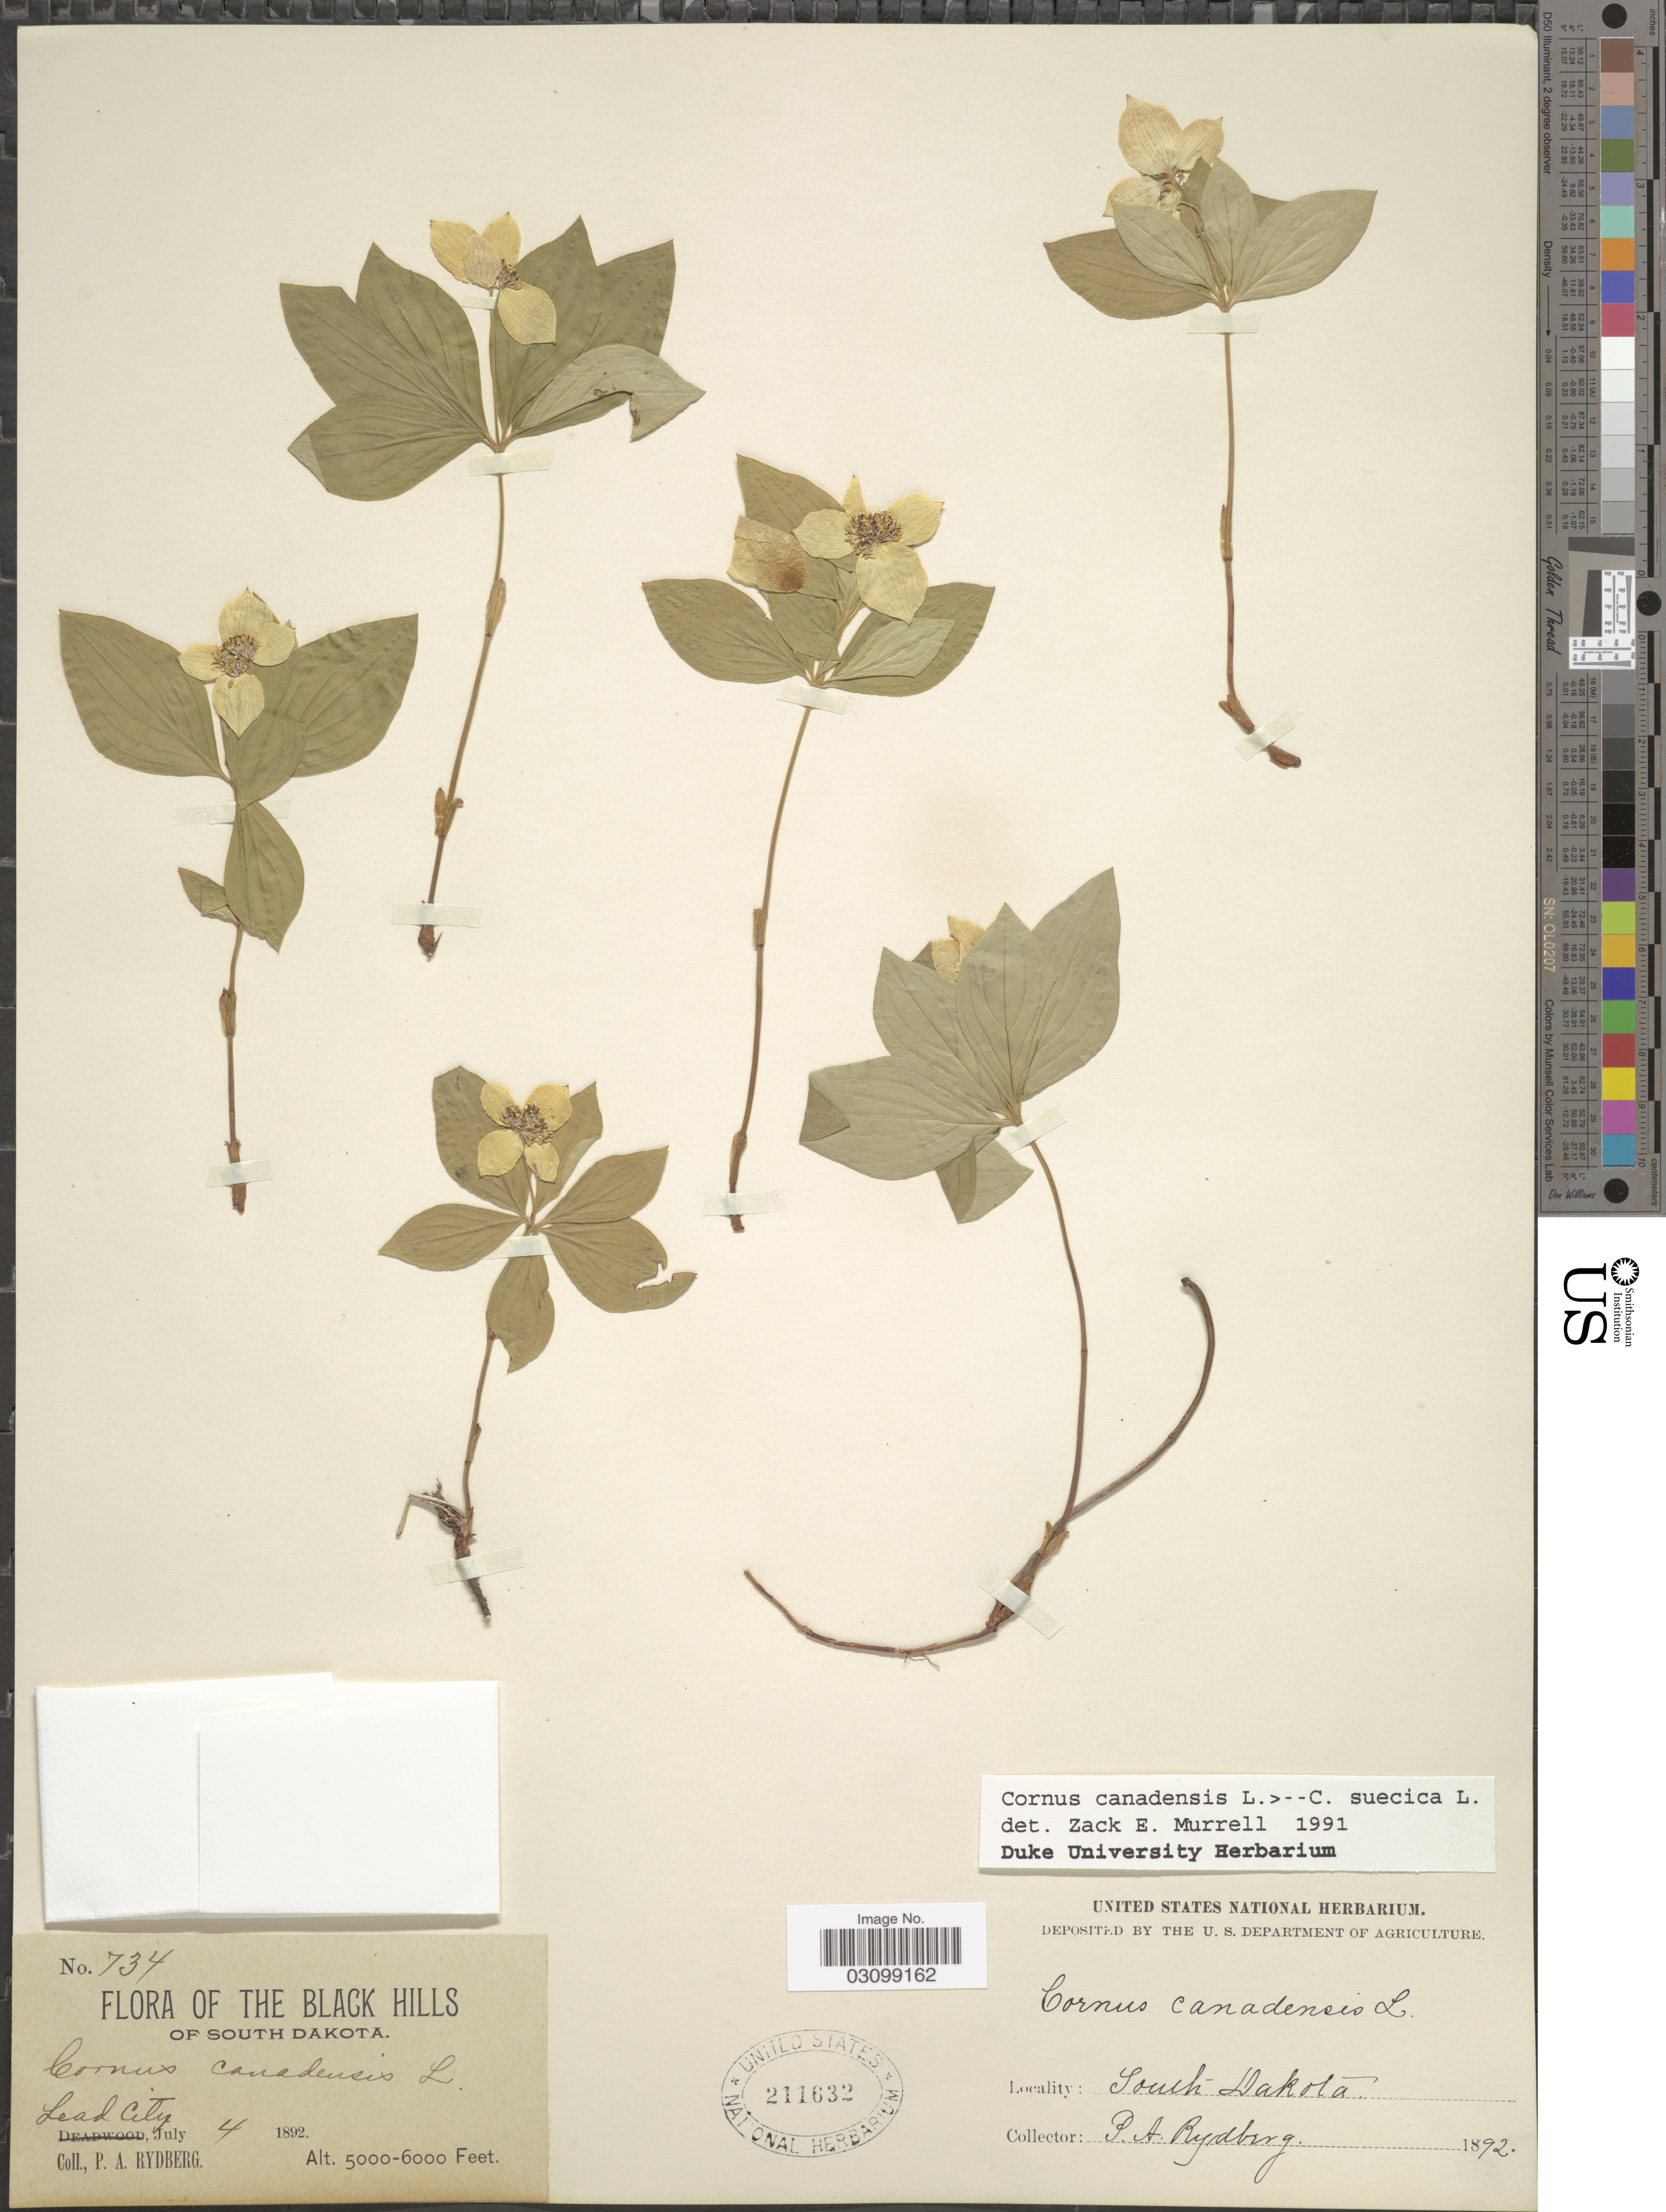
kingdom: Plantae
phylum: Tracheophyta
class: Magnoliopsida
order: Cornales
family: Cornaceae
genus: Cornus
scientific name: Cornus sp.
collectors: P. A. Rydberg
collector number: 734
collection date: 1892-07-04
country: United States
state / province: South Dakota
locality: The Black Hills. Lead City.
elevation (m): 1524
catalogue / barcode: US 211632